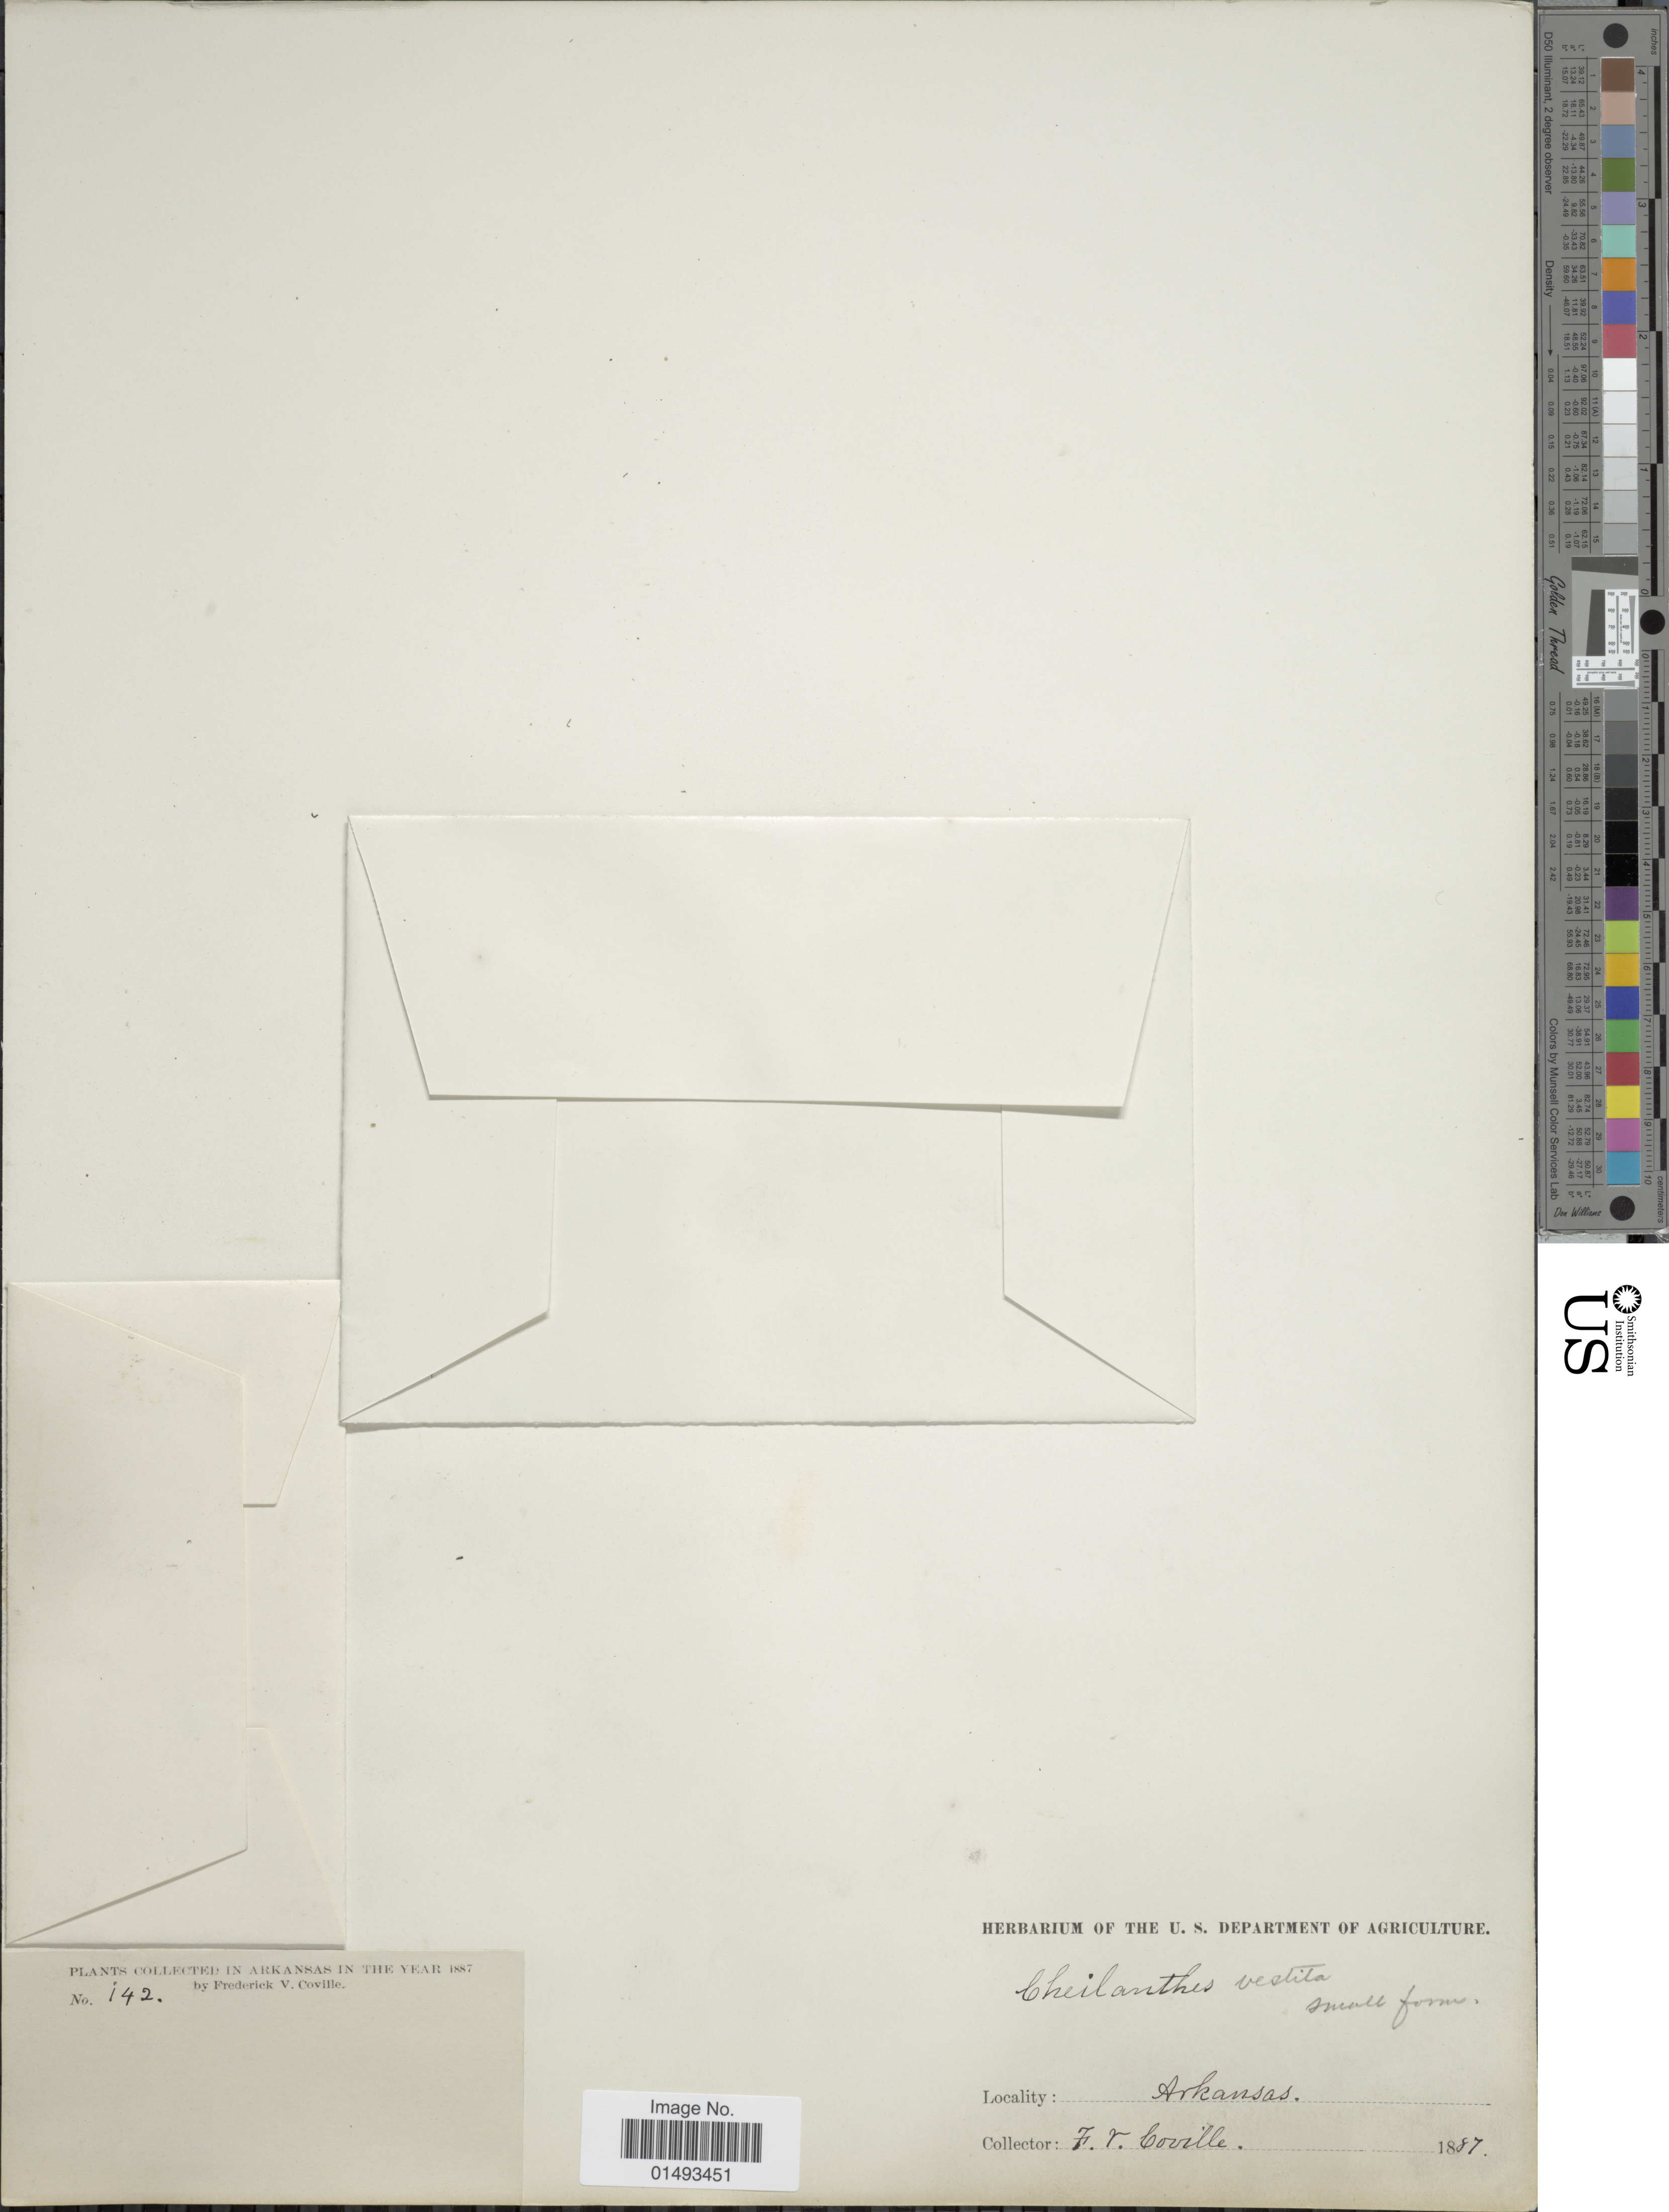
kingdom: Plantae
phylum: Tracheophyta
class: Polypodiopsida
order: Polypodiales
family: Pteridaceae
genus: Myriopteris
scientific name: Myriopteris lanosa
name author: (Michx.) Grusz & Windham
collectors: F. V. Coville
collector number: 142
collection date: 1887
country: United States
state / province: Arkansas